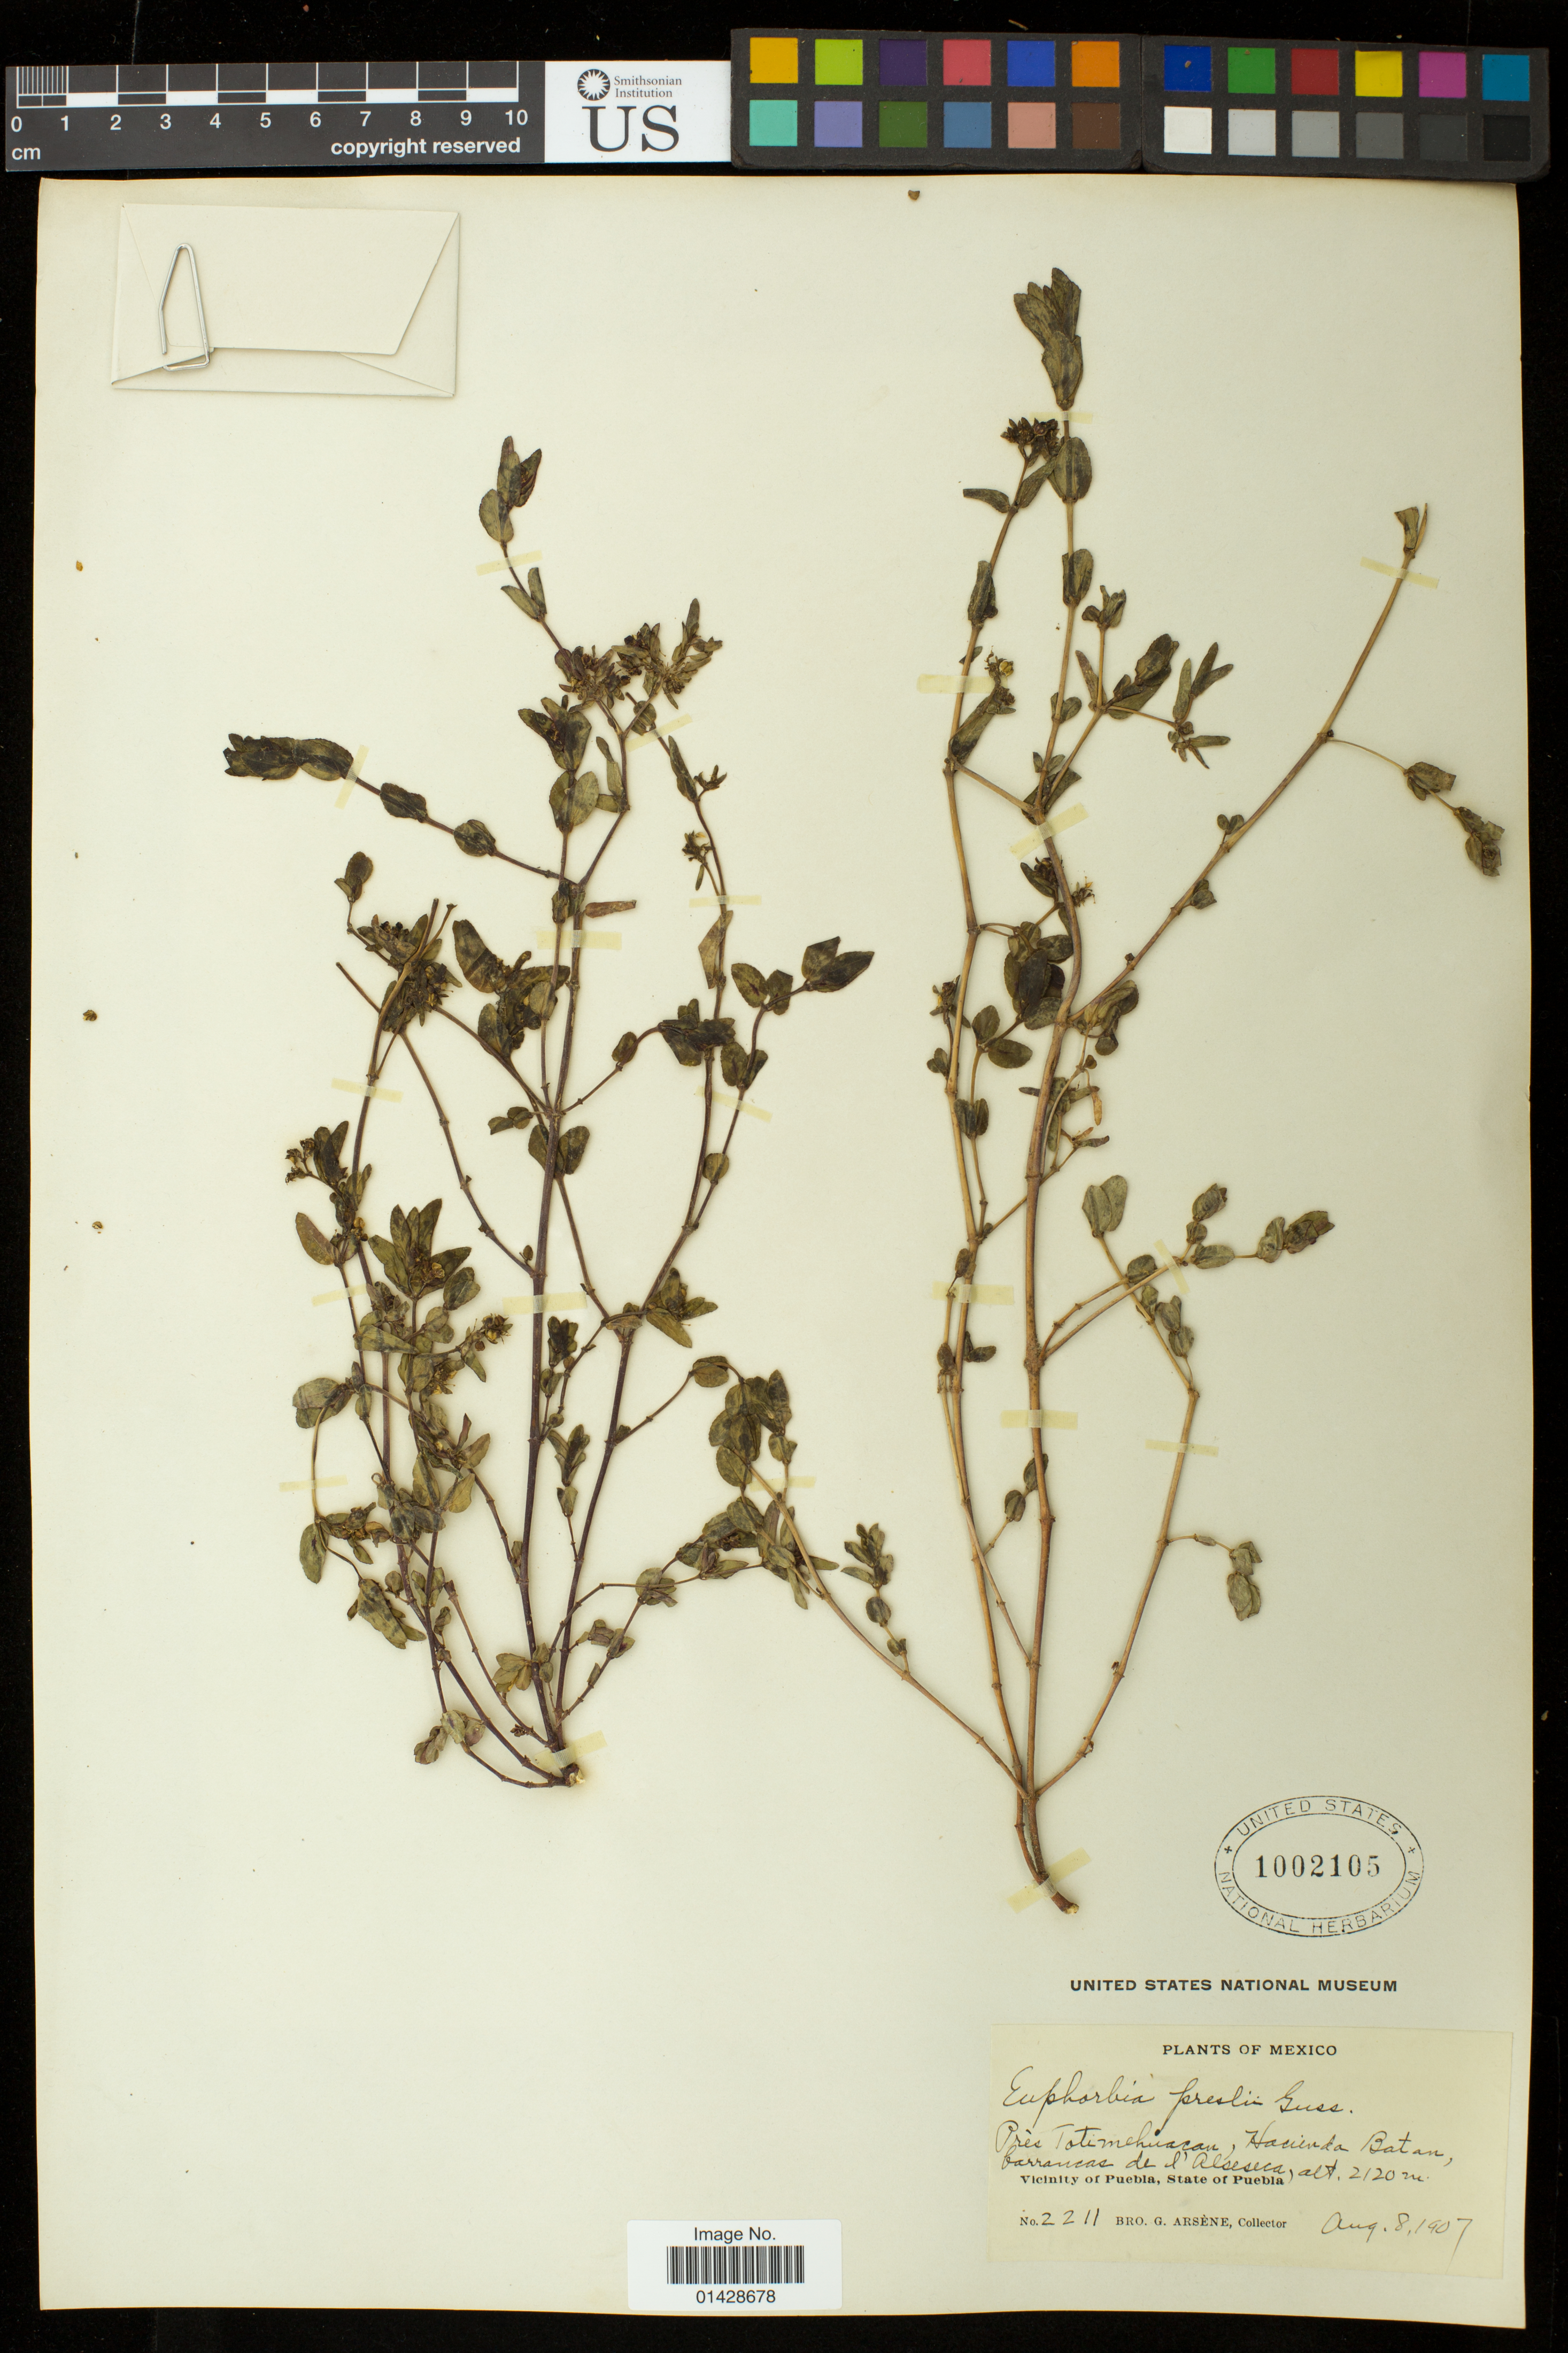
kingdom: Plantae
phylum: Tracheophyta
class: Magnoliopsida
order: Malpighiales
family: Euphorbiaceae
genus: Euphorbia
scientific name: Euphorbia nutans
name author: Lag.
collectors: Bro. G. Arsène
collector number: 2211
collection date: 1907-08-08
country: Mexico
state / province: Puebla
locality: Pres Totimehuacan, Hacienda Batan, barrancas de l'Alseseca; Vicinity of Puebla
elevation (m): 2120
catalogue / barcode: US 1002105